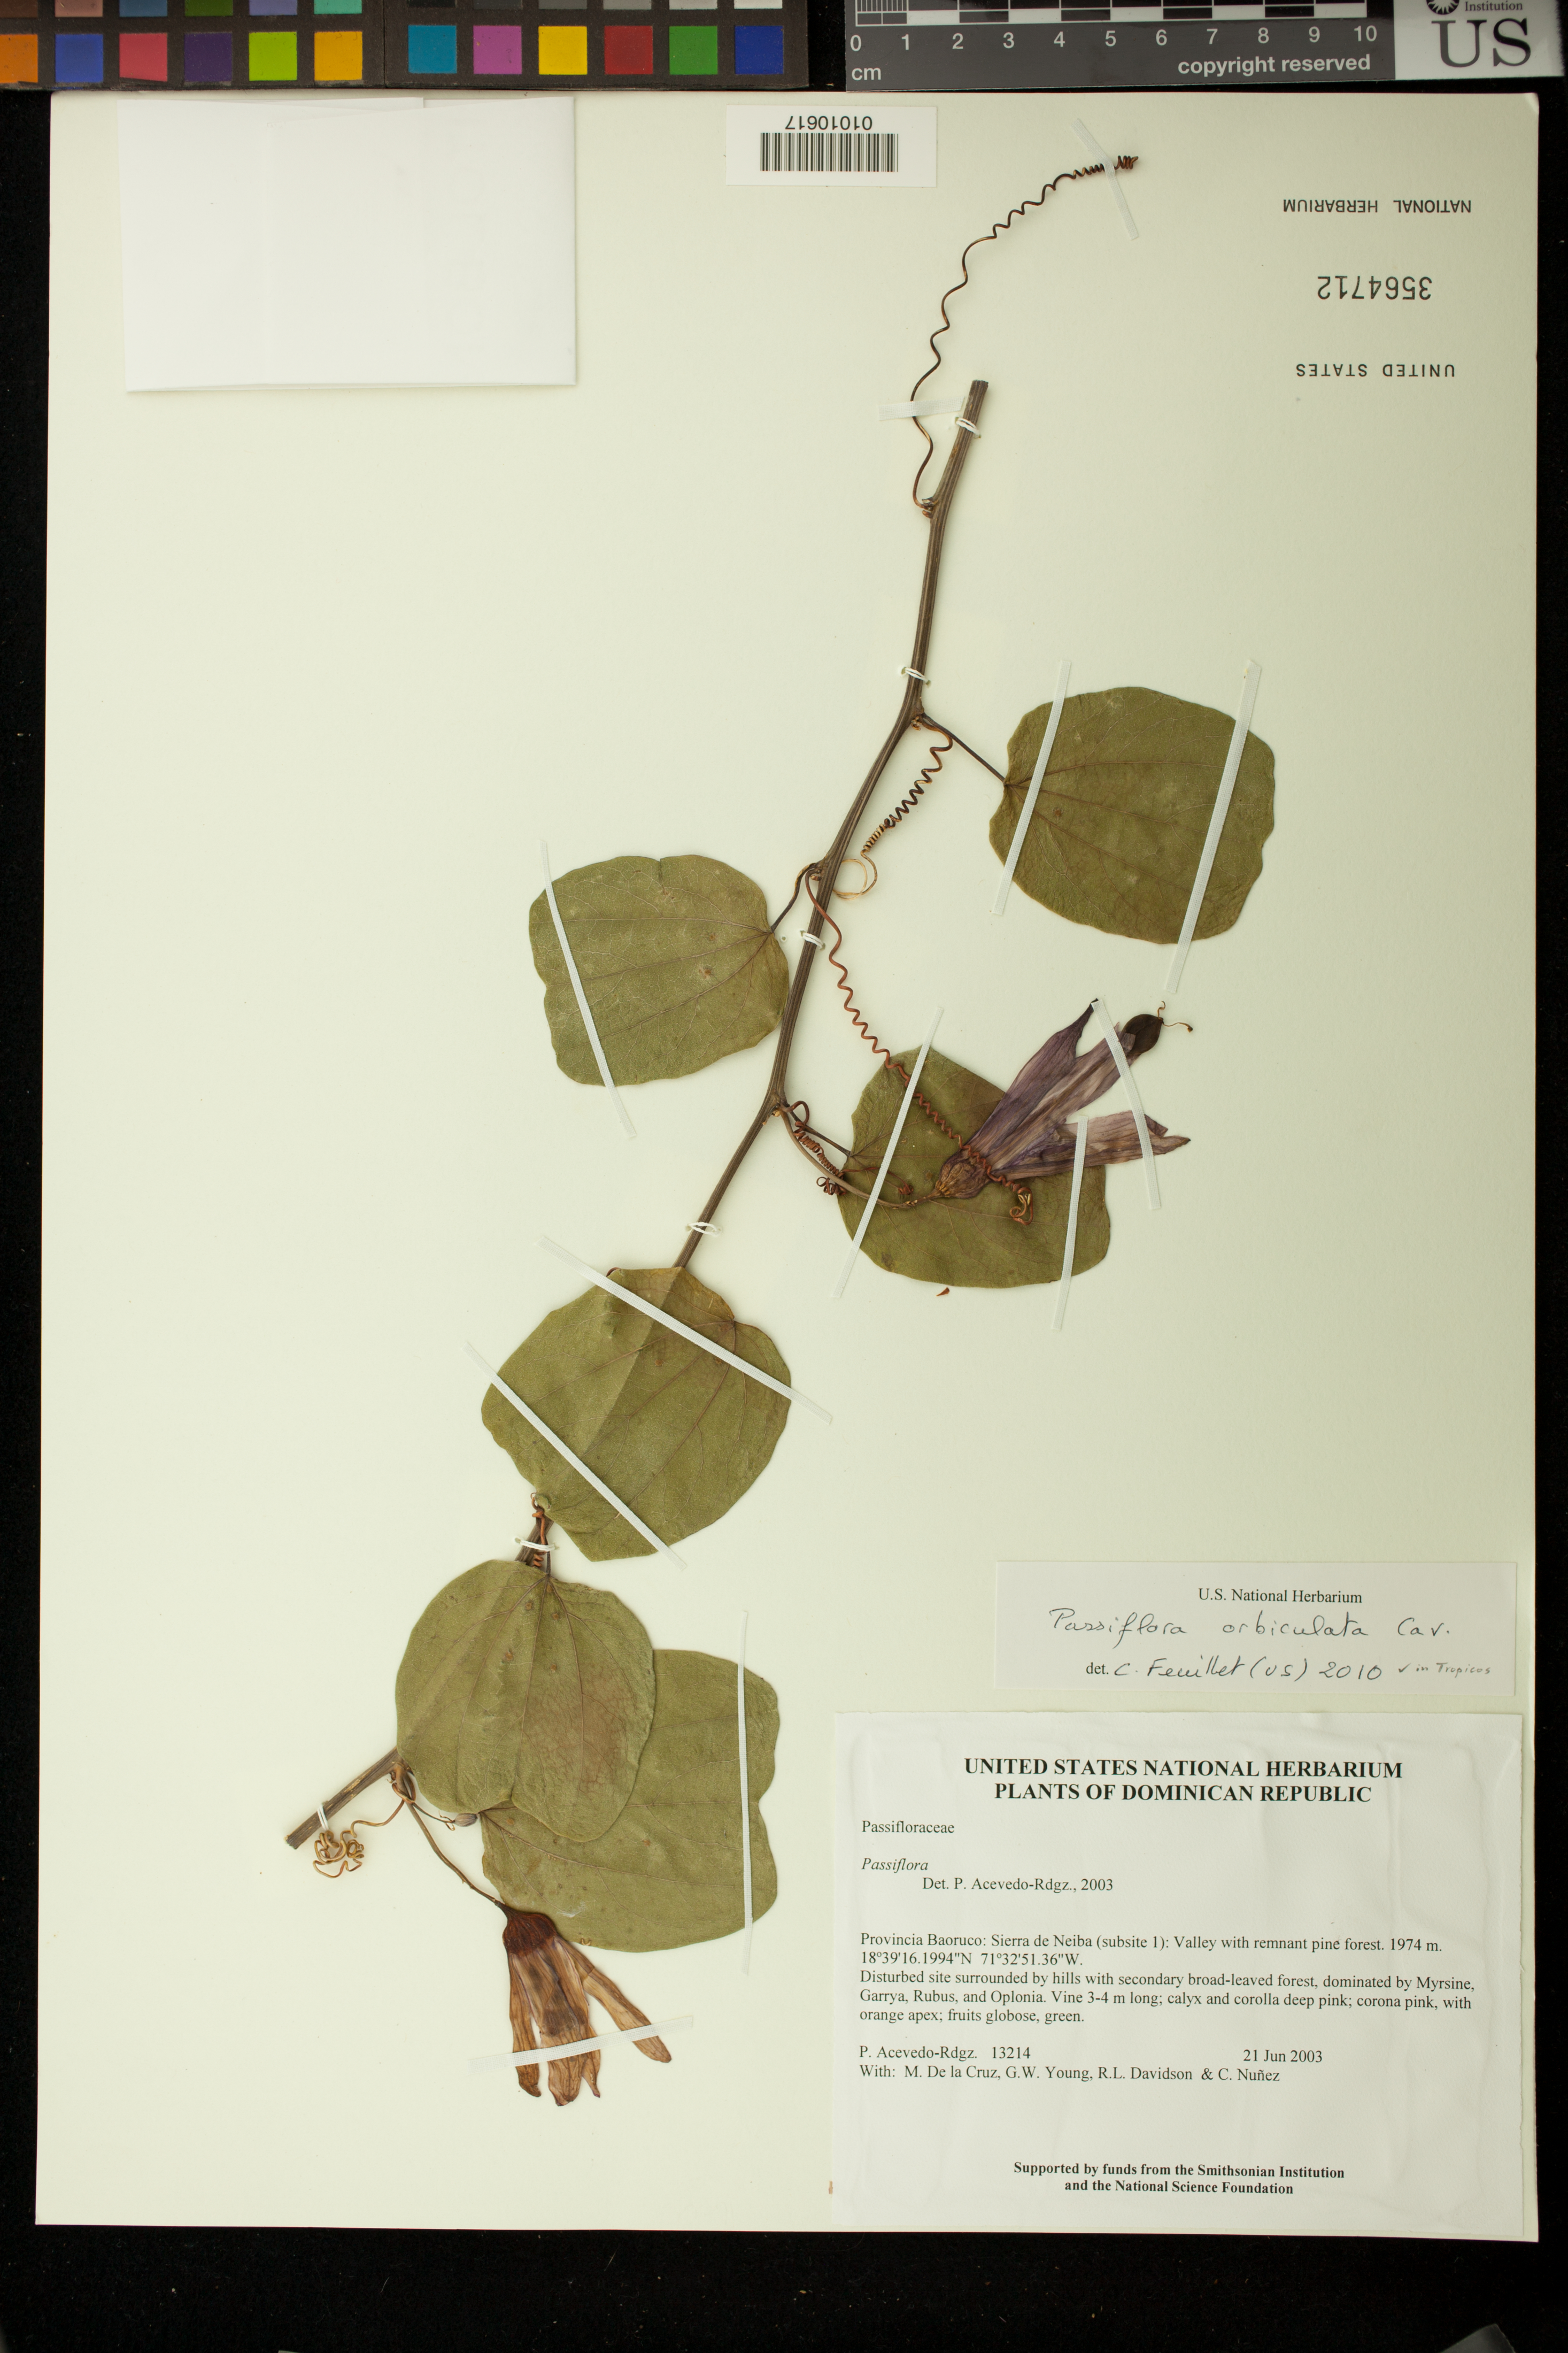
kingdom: Plantae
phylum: Tracheophyta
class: Magnoliopsida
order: Malpighiales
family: Passifloraceae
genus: Passiflora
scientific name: Passiflora orbiculata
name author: Cav.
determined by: Feuillet, C.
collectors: P. Acevedo-Rodr., M. de la Cruz, J. Rawlins, G. Young, R. Davidson & C. Nunez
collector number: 13214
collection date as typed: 21 Jun 2003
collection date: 2003-06-21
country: Dominican Republic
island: Hispaniola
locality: Provincia Baoruco: Sierra de Neiba (subsite 1): Valley with remnant pine forest.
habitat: Disturbed site surrounded by hills with secondary broad-leaved forest, dominated by Myrsine, Garrya, Rubus, and Oplonia.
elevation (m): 1974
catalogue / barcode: US 3564712